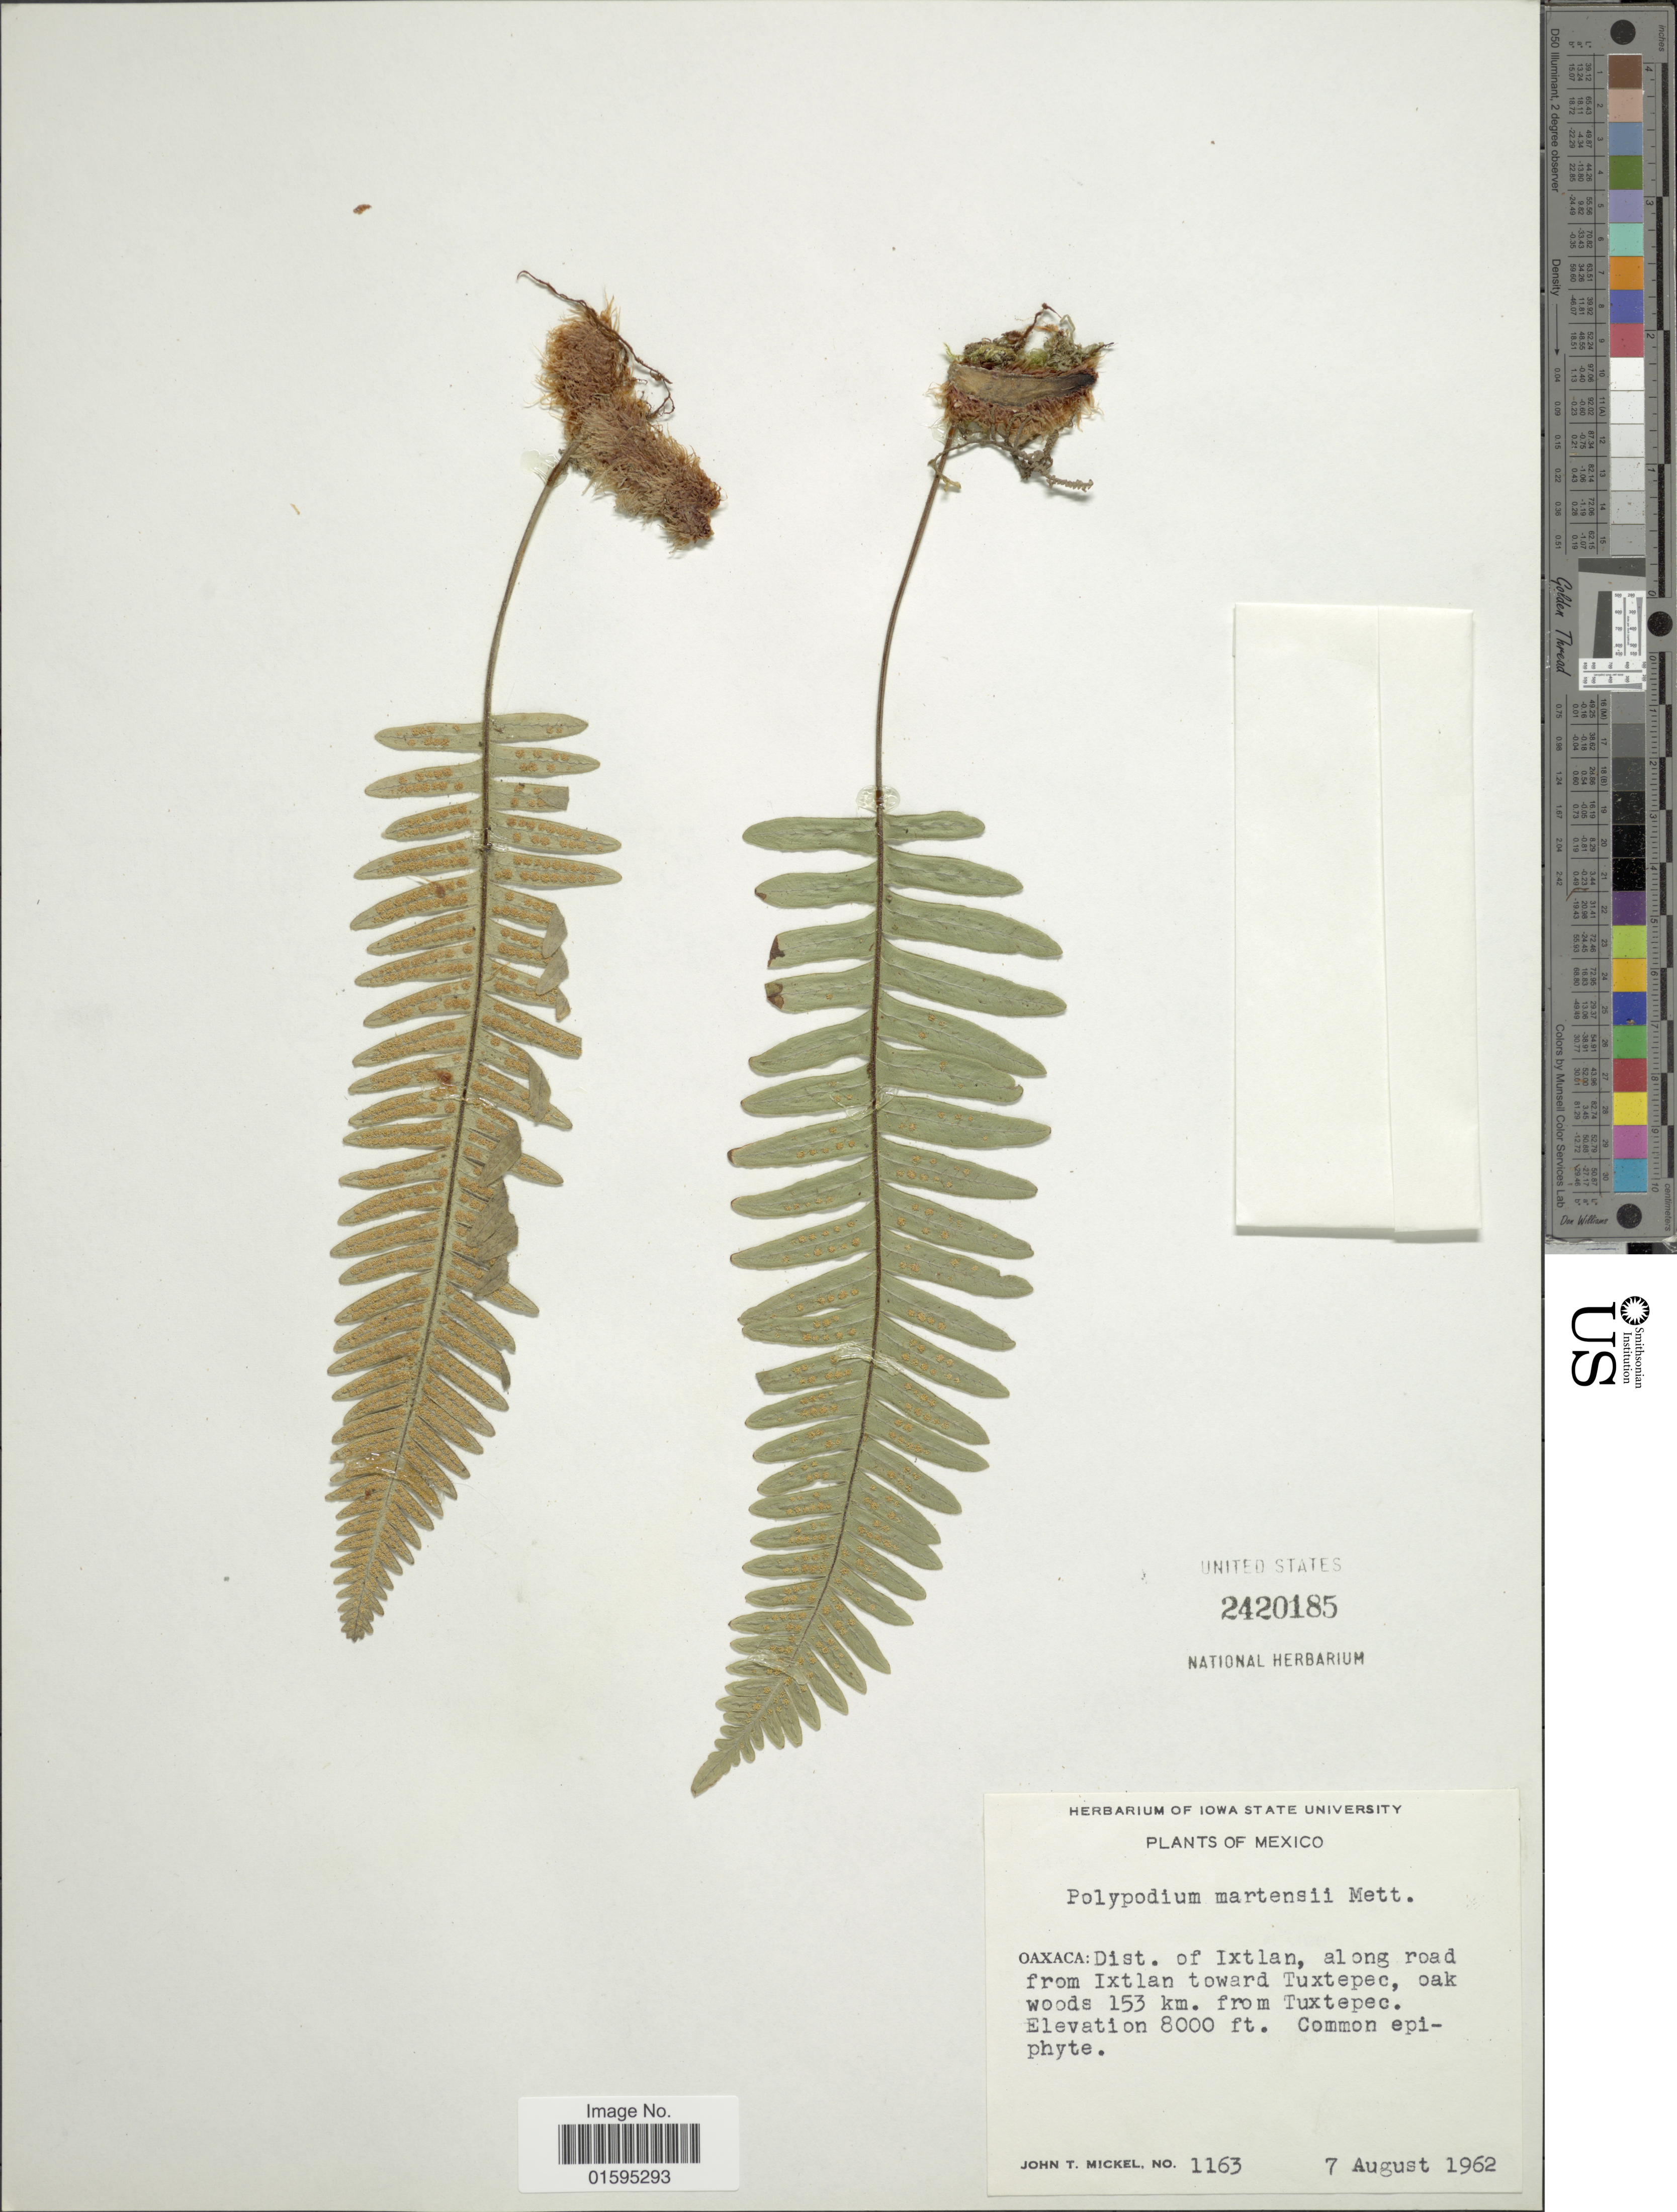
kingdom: Plantae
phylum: Tracheophyta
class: Polypodiopsida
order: Polypodiales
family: Polypodiaceae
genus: Polypodium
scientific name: Polypodium martensii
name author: Mett.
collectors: J. T. Mickel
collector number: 1163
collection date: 1962-08-07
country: Mexico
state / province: Oaxaca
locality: Dist. of Ixtlan, along road from Ixtlan toward Tuxtepec, oak woods 153 km. from Tuxtepec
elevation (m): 2438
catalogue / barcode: US 2420185